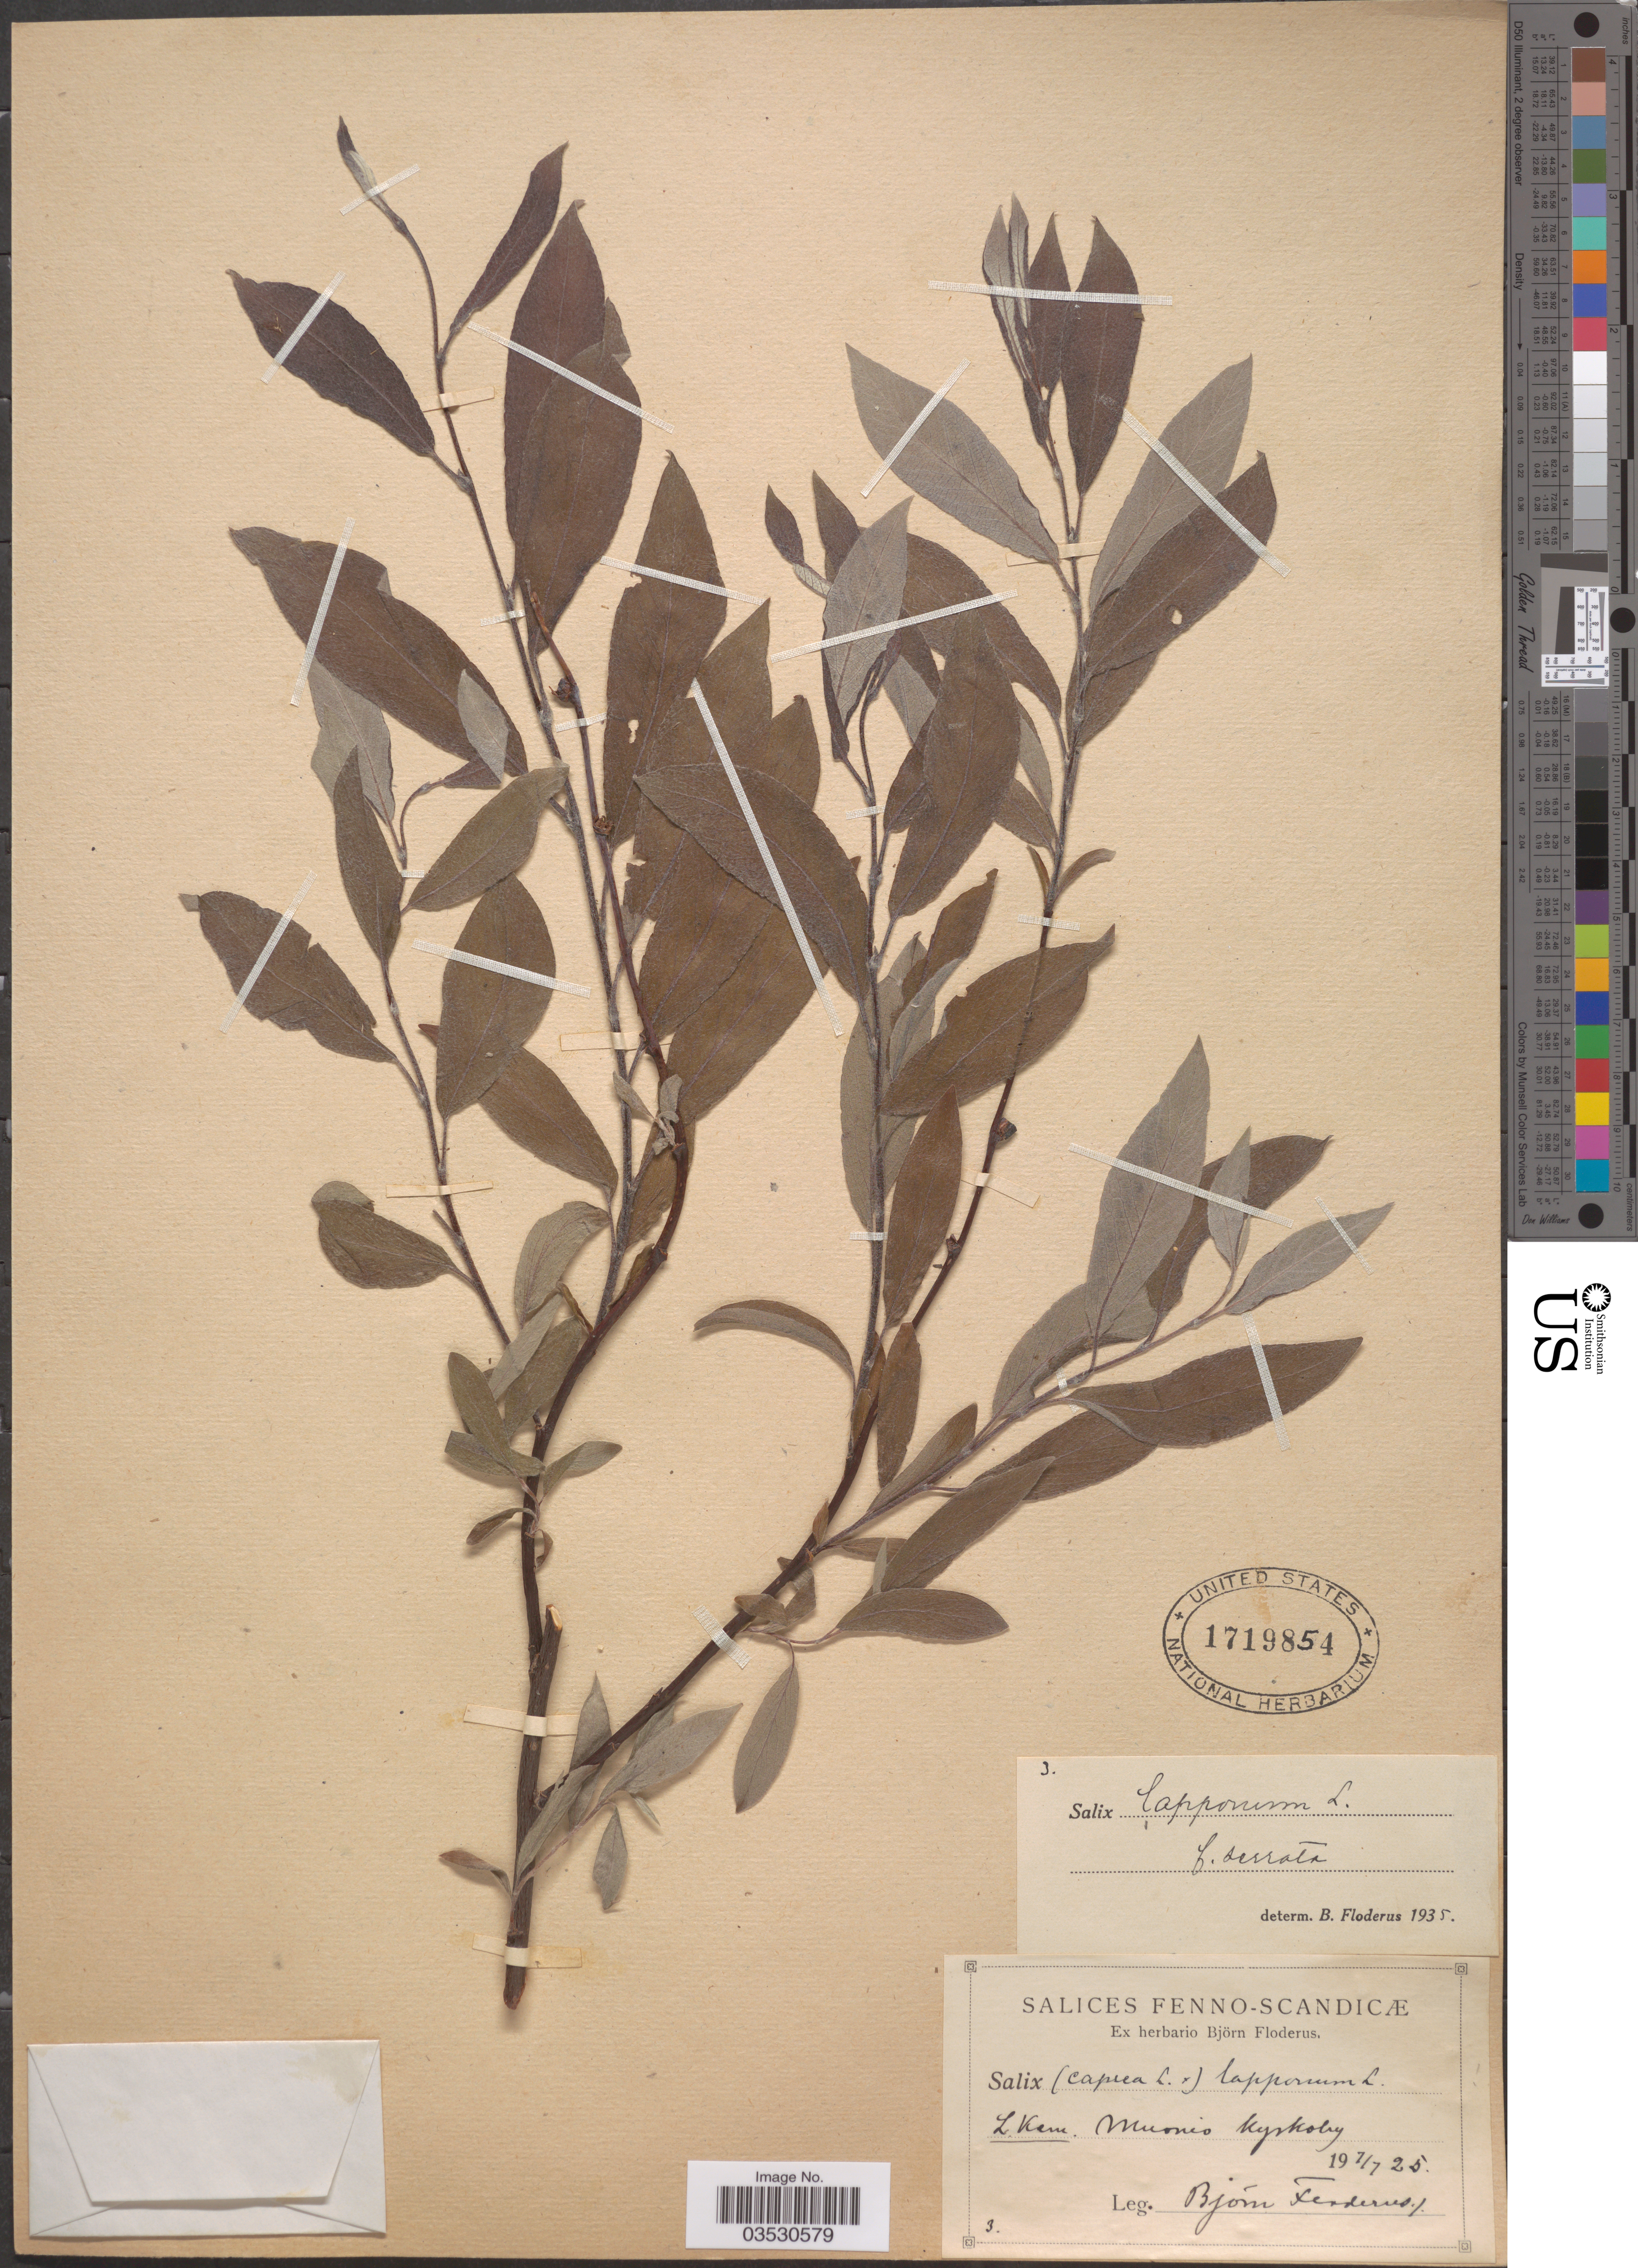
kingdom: Plantae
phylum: Tracheophyta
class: Magnoliopsida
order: Malpighiales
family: Salicaceae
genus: Salix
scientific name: Salix lapponum f. serrata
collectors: B. G. O. Floderus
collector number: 3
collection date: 1925-07-07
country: Finland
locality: Fenno-Scandiæ. L. Kem. Muonio kyrkoby.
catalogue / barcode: US 1719854